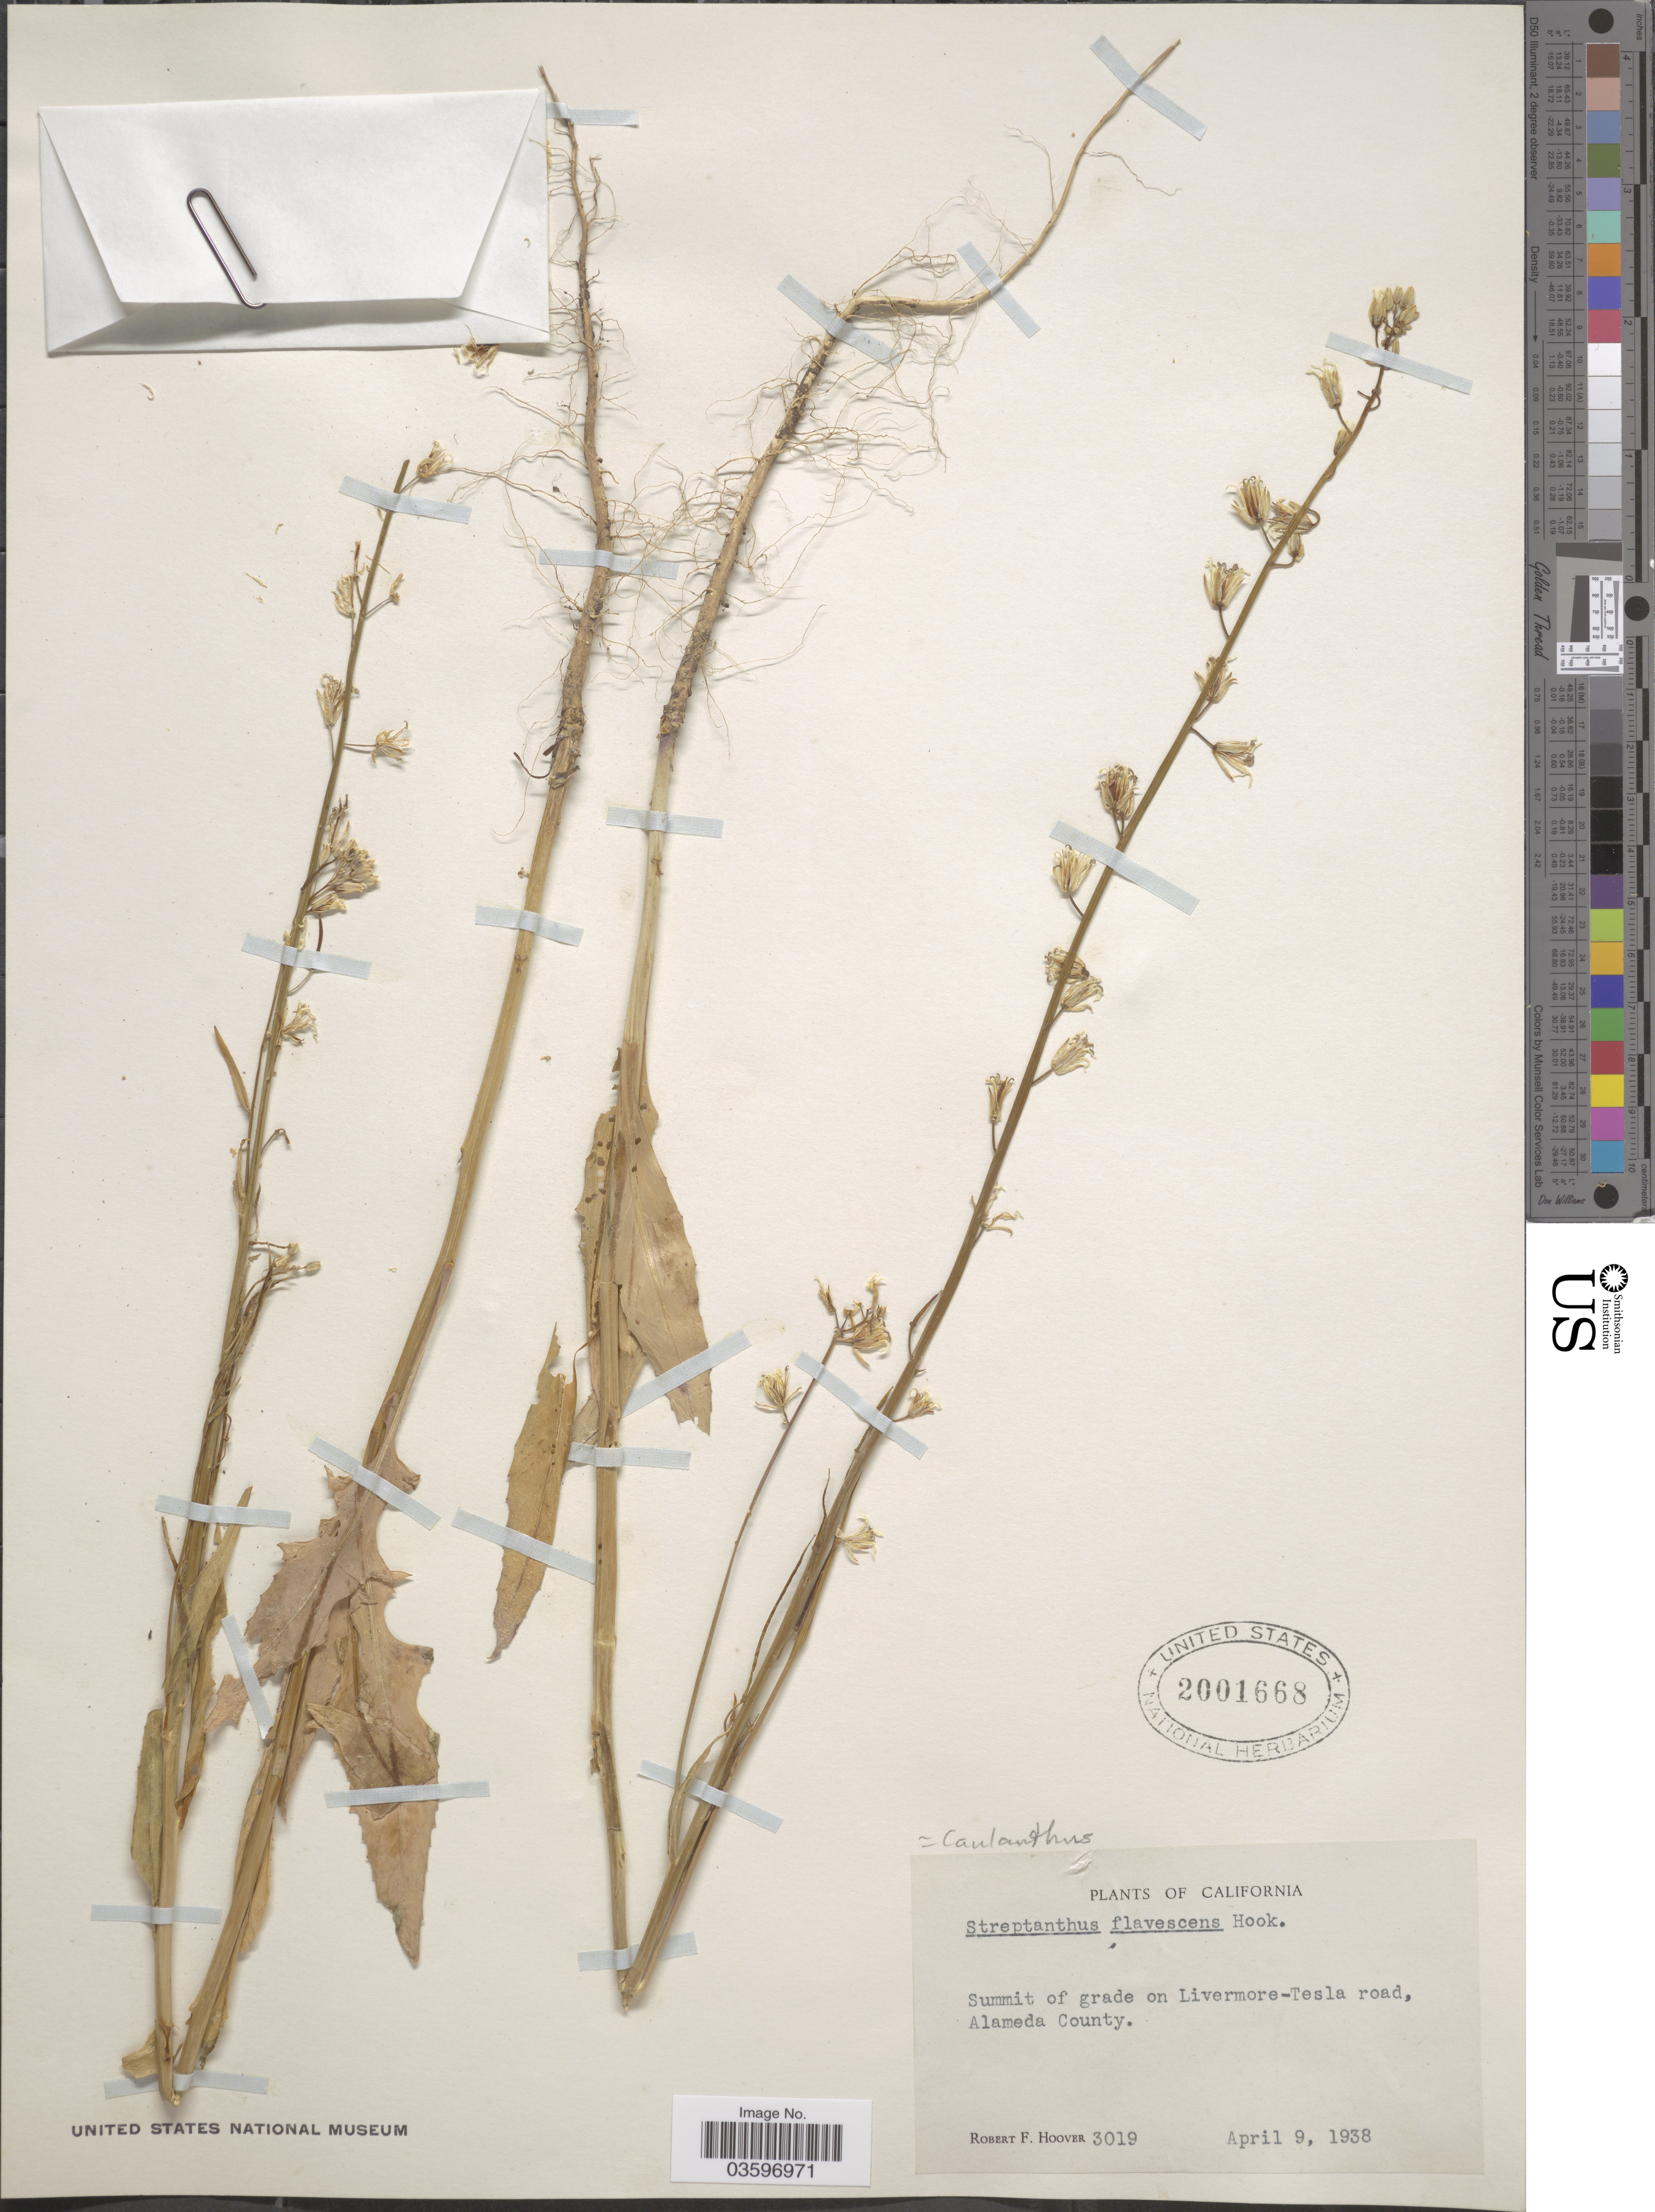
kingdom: Plantae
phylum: Tracheophyta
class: Magnoliopsida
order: Brassicales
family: Brassicaceae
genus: Caulanthus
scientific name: Caulanthus flavescens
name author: (Hook.) Payson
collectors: R. F. Hoover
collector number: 3019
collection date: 1938-04-09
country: United States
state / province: California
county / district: Alameda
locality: Summit of grade on Livermore-Tesla road, Alameda County.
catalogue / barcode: US 2001668